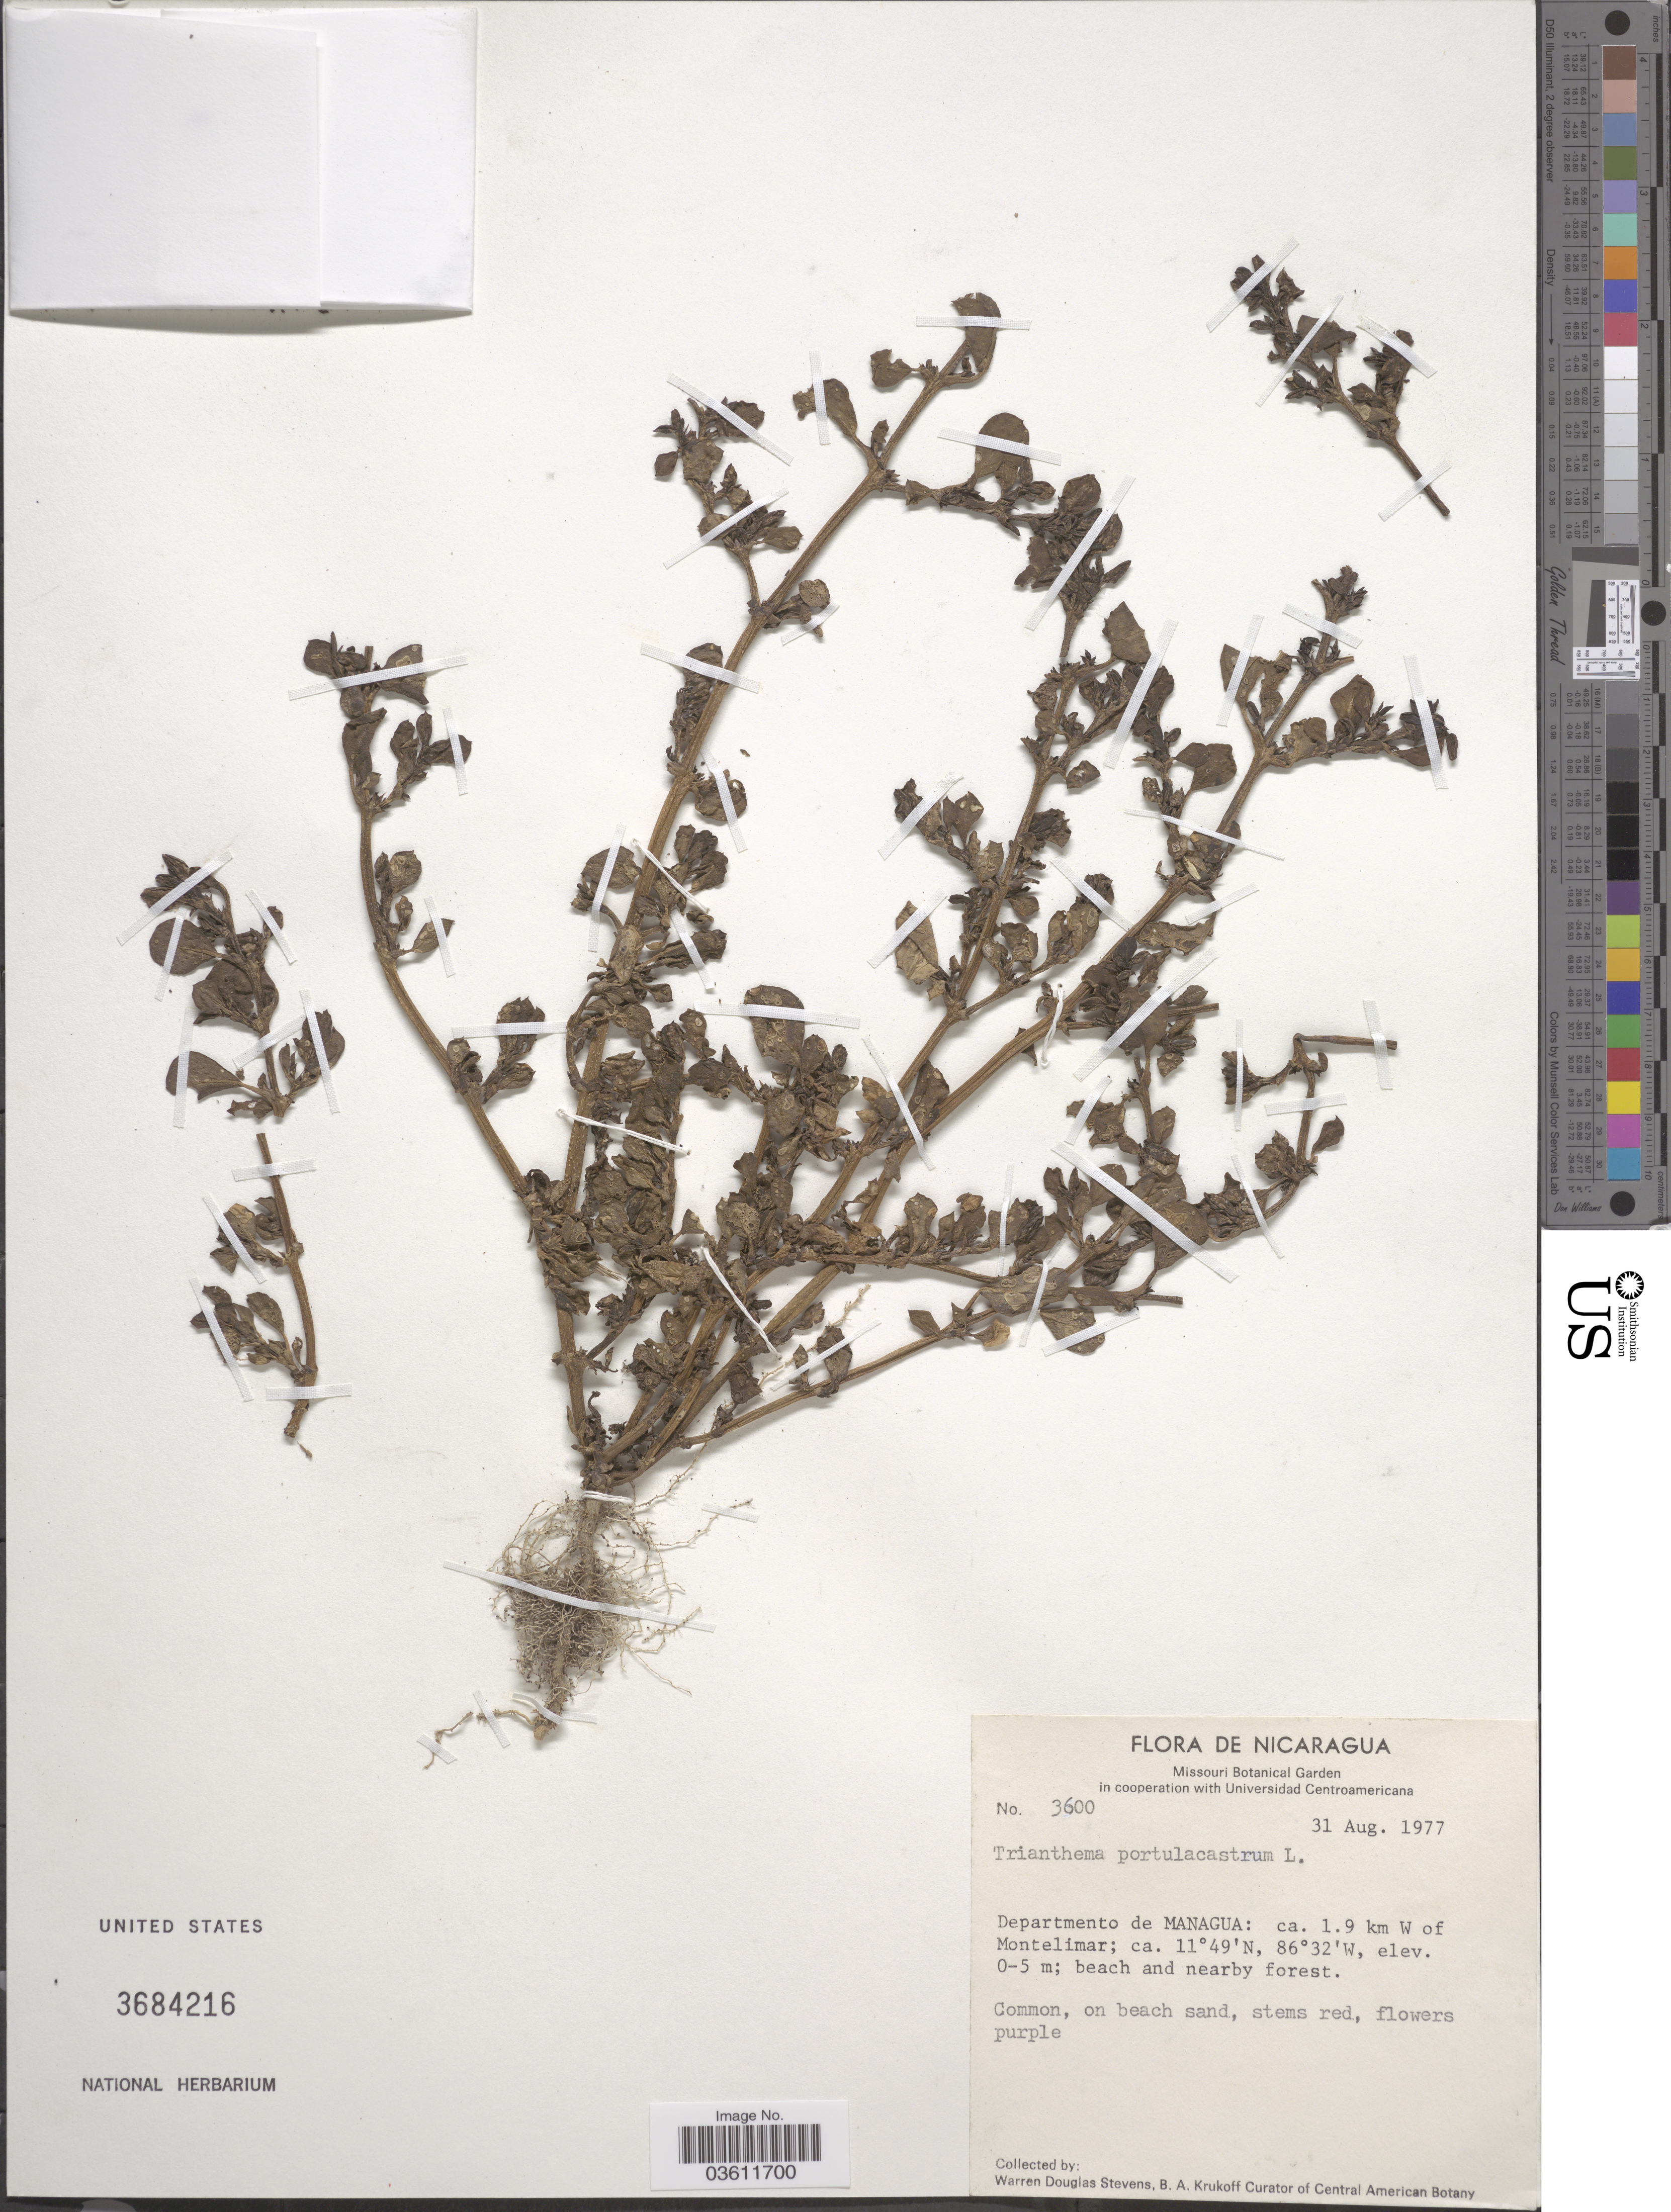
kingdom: Plantae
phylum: Tracheophyta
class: Magnoliopsida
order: Caryophyllales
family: Aizoaceae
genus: Trianthema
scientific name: Trianthema portulacastrum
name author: L.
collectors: W. D. Stevens & B. A. Krukoff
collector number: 3600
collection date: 1977-08-31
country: Nicaragua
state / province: Managua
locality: Departamento de Managua: ca. 1.9 km W of Montelimar.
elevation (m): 0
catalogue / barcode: US 3684216